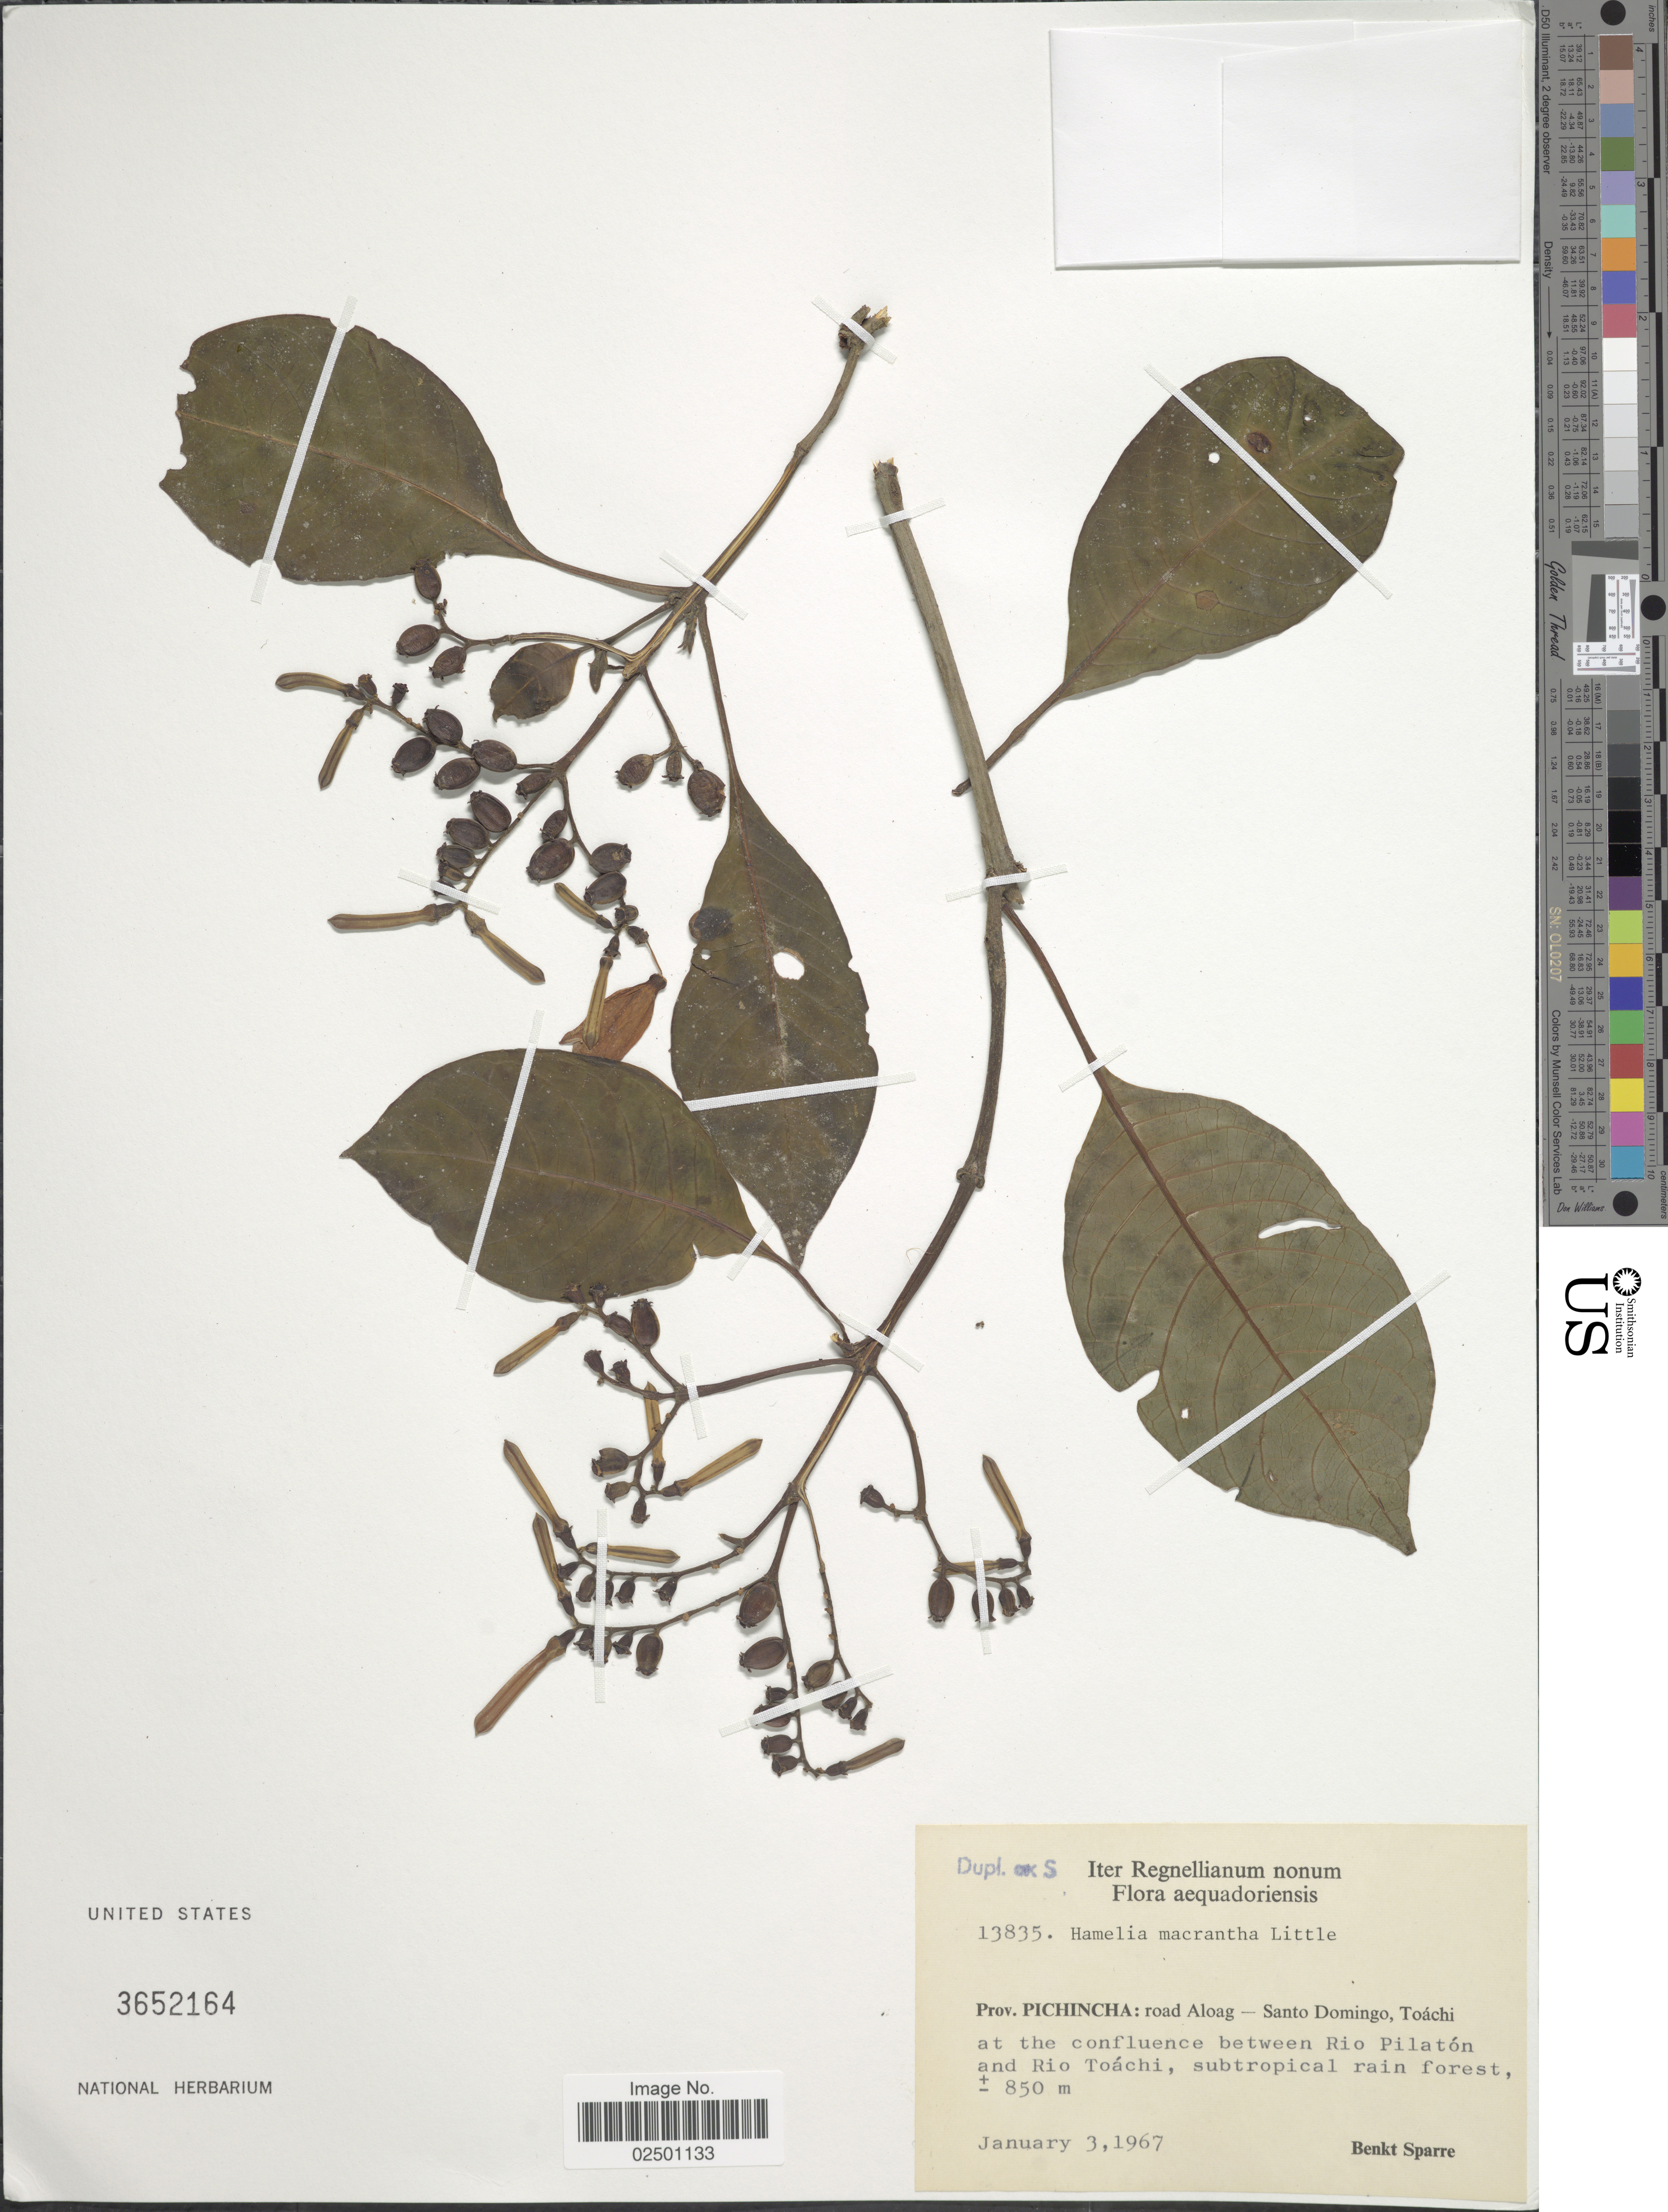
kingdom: Plantae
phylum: Tracheophyta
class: Magnoliopsida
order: Gentianales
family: Rubiaceae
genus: Hamelia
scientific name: Hamelia macrantha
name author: Little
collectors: B. Sparre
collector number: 13835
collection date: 1967-01-03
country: Ecuador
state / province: Pichincha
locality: Prov. Pichincha: road Aloag - Santo Domingo, Toachi at the confluence between Rio Pilaton and Rio Toachi, subtropical rain forest. Aequadoriensis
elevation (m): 850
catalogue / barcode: US 3652164